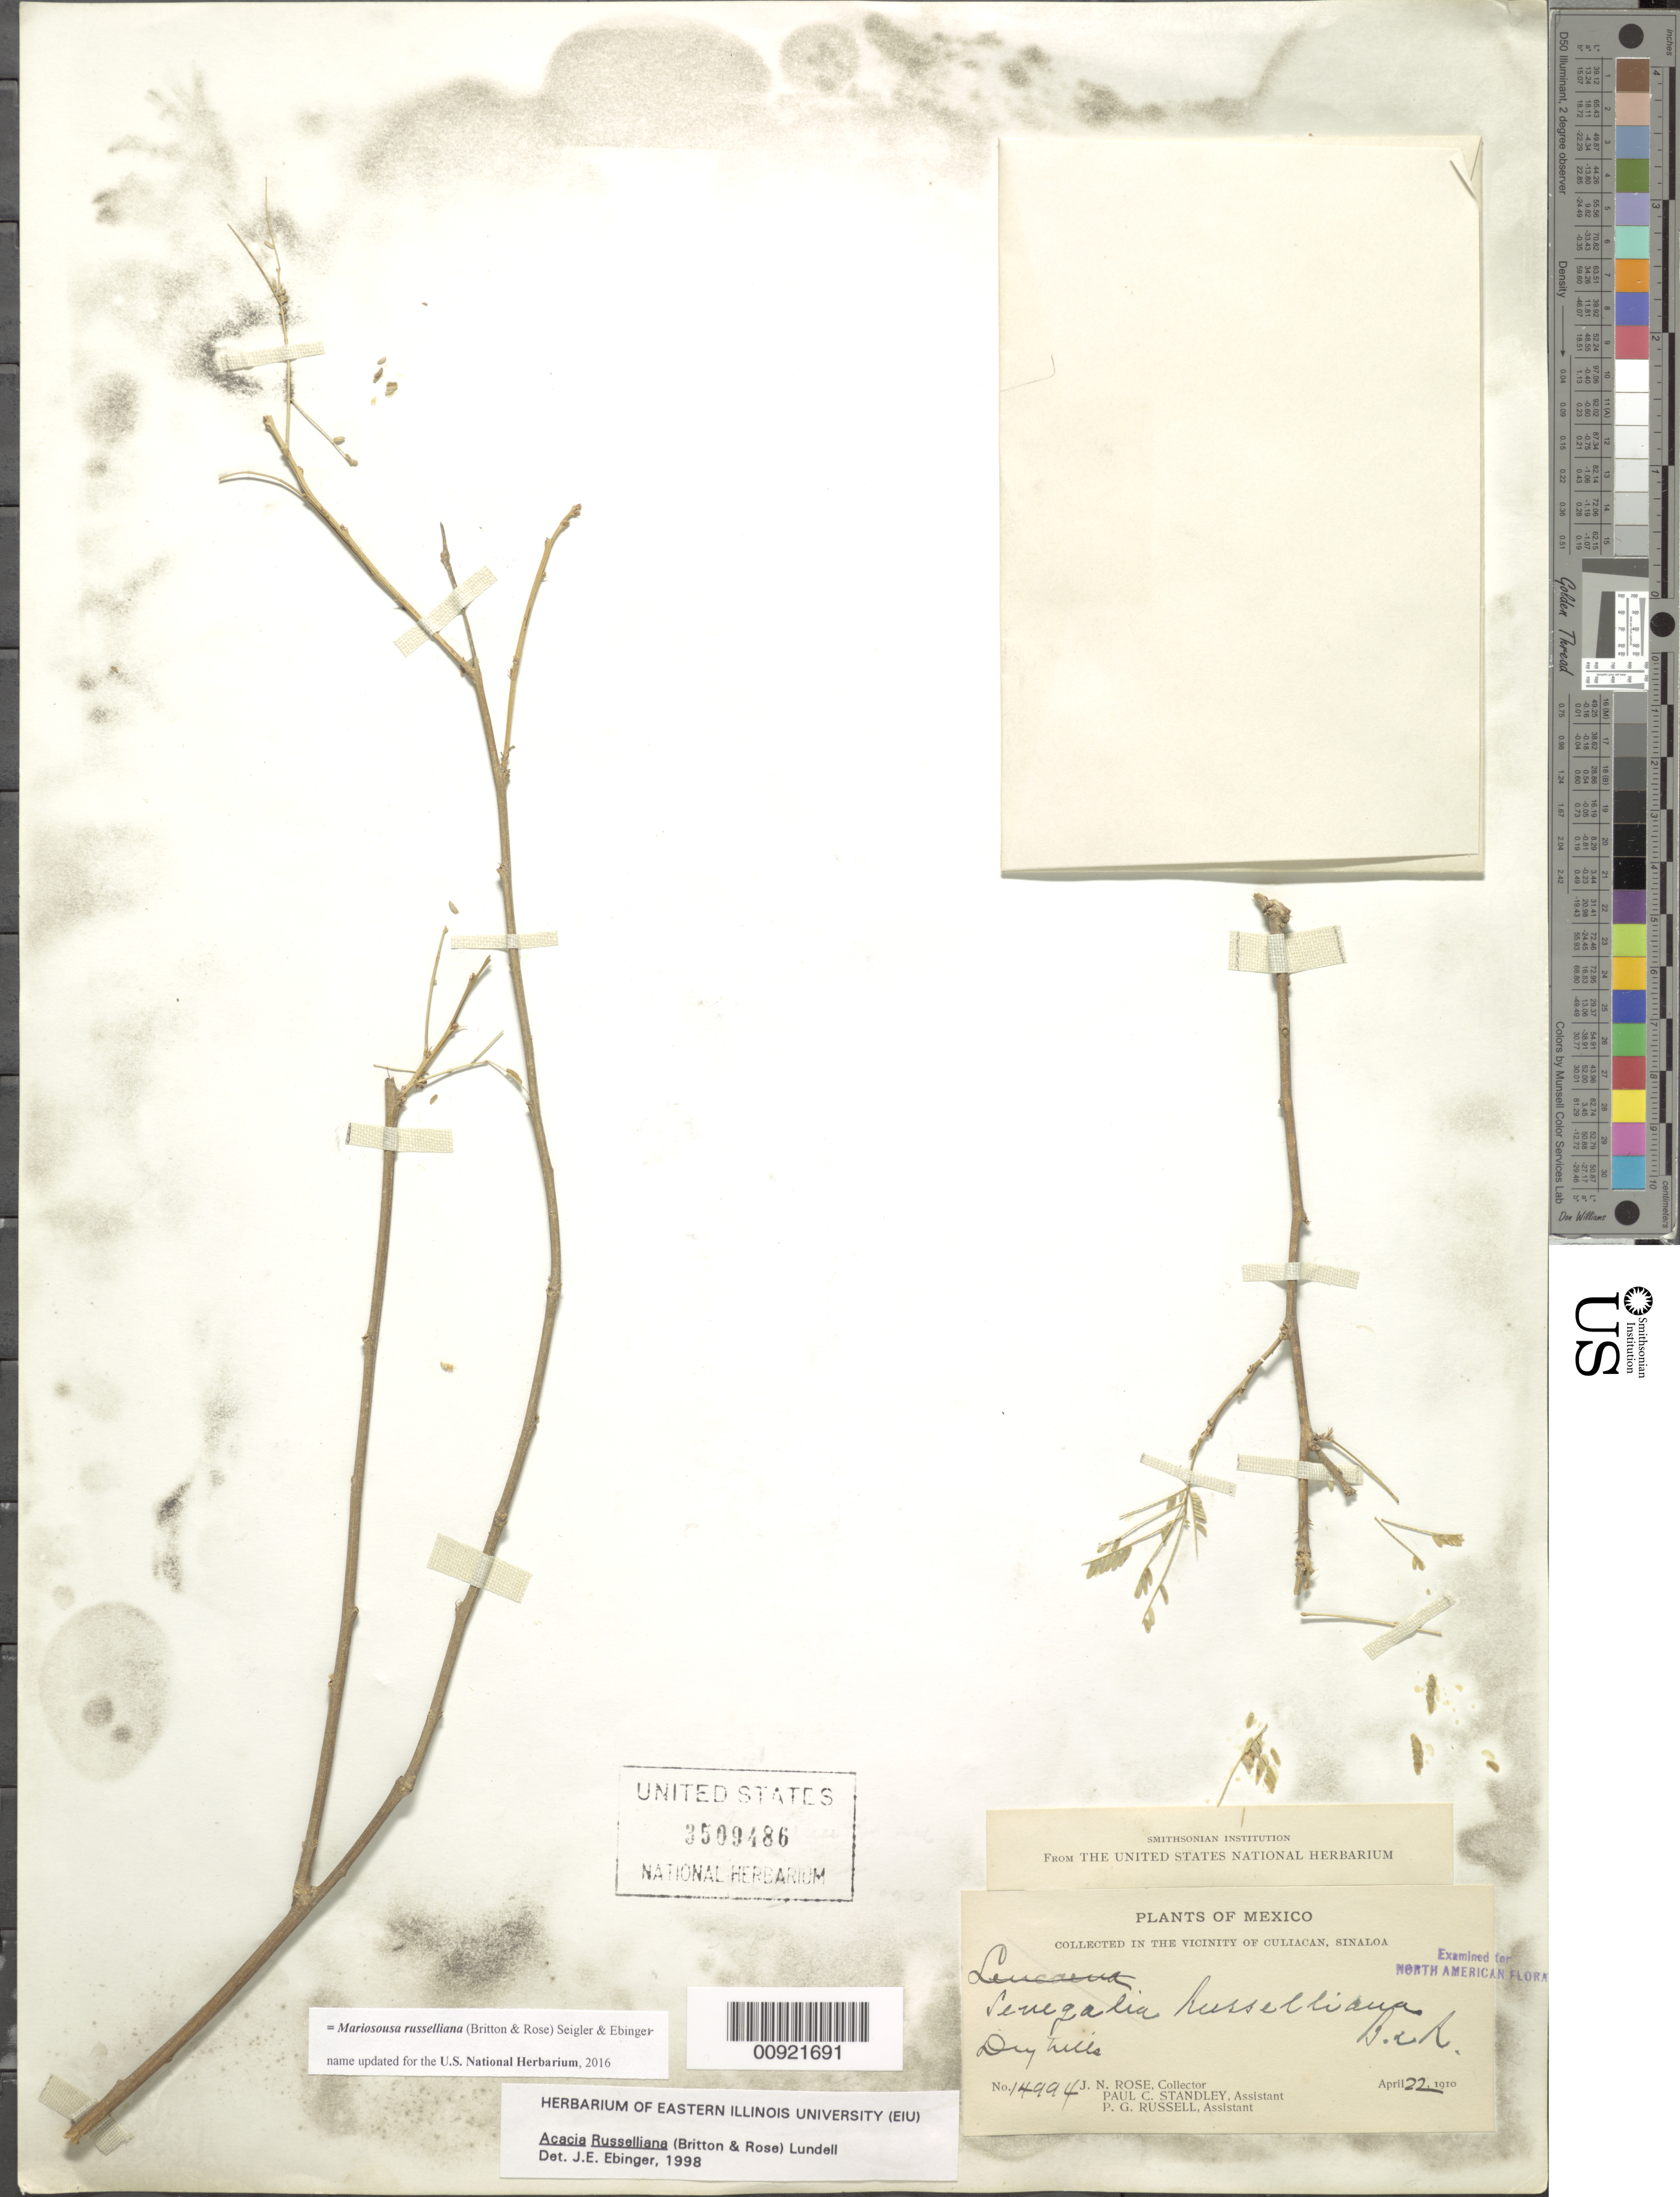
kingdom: Plantae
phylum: Tracheophyta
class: Magnoliopsida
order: Fabales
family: Fabaceae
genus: Mariosousa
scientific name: Mariosousa russelliana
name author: (Britton & Rose) Seigler & Ebinger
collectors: J. N. Rose, P. C. Standley & P. G. Russell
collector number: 14994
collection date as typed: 22 Apr 1910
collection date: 1910-04-22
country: Mexico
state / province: Sinaloa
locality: In the vicinity of Culiacan, Sinaloa.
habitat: Dry hills.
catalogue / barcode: US 3509486